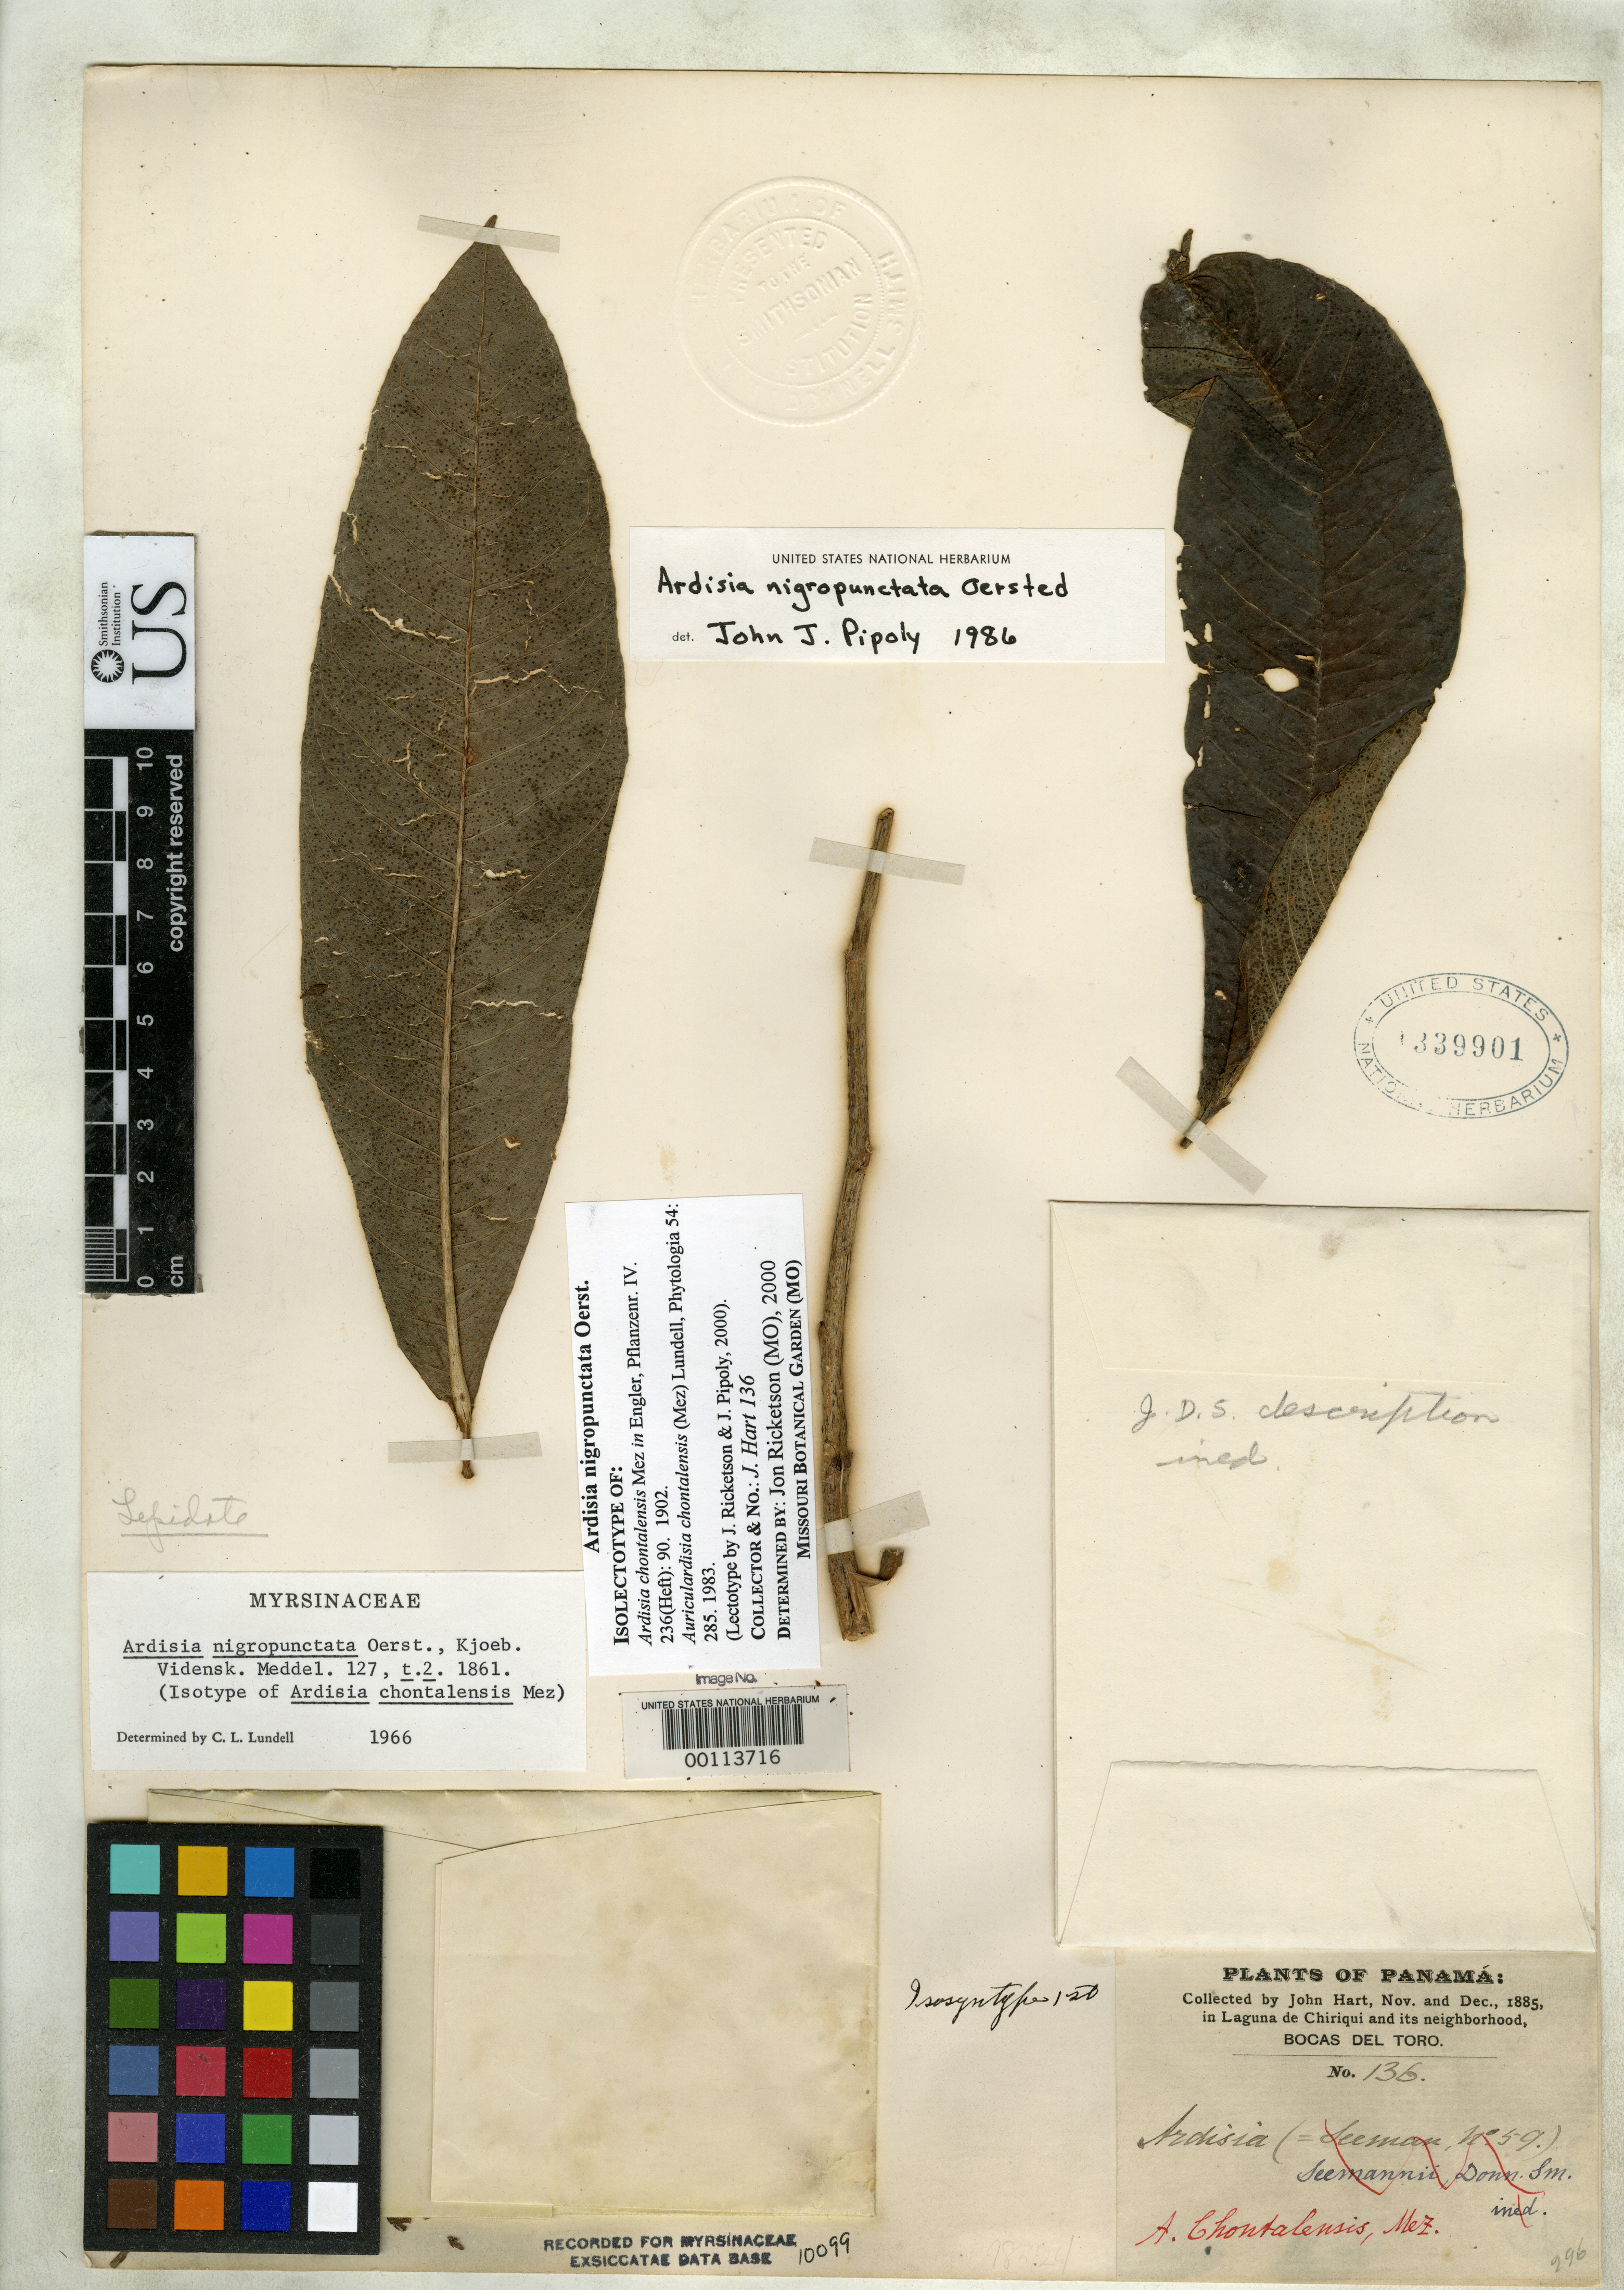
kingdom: Plantae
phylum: Tracheophyta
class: Magnoliopsida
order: Ericales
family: Primulaceae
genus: Ardisia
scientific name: Ardisia chontalensis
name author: Mez in Engl.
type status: Isosyntype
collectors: J. H. Hart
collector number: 136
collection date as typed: Nov 1885 to -- Dec 1885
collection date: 1885-11/1885-12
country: Panama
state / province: Bocas del Toro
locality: Laguna de Chiriqui.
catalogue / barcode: US 1339901